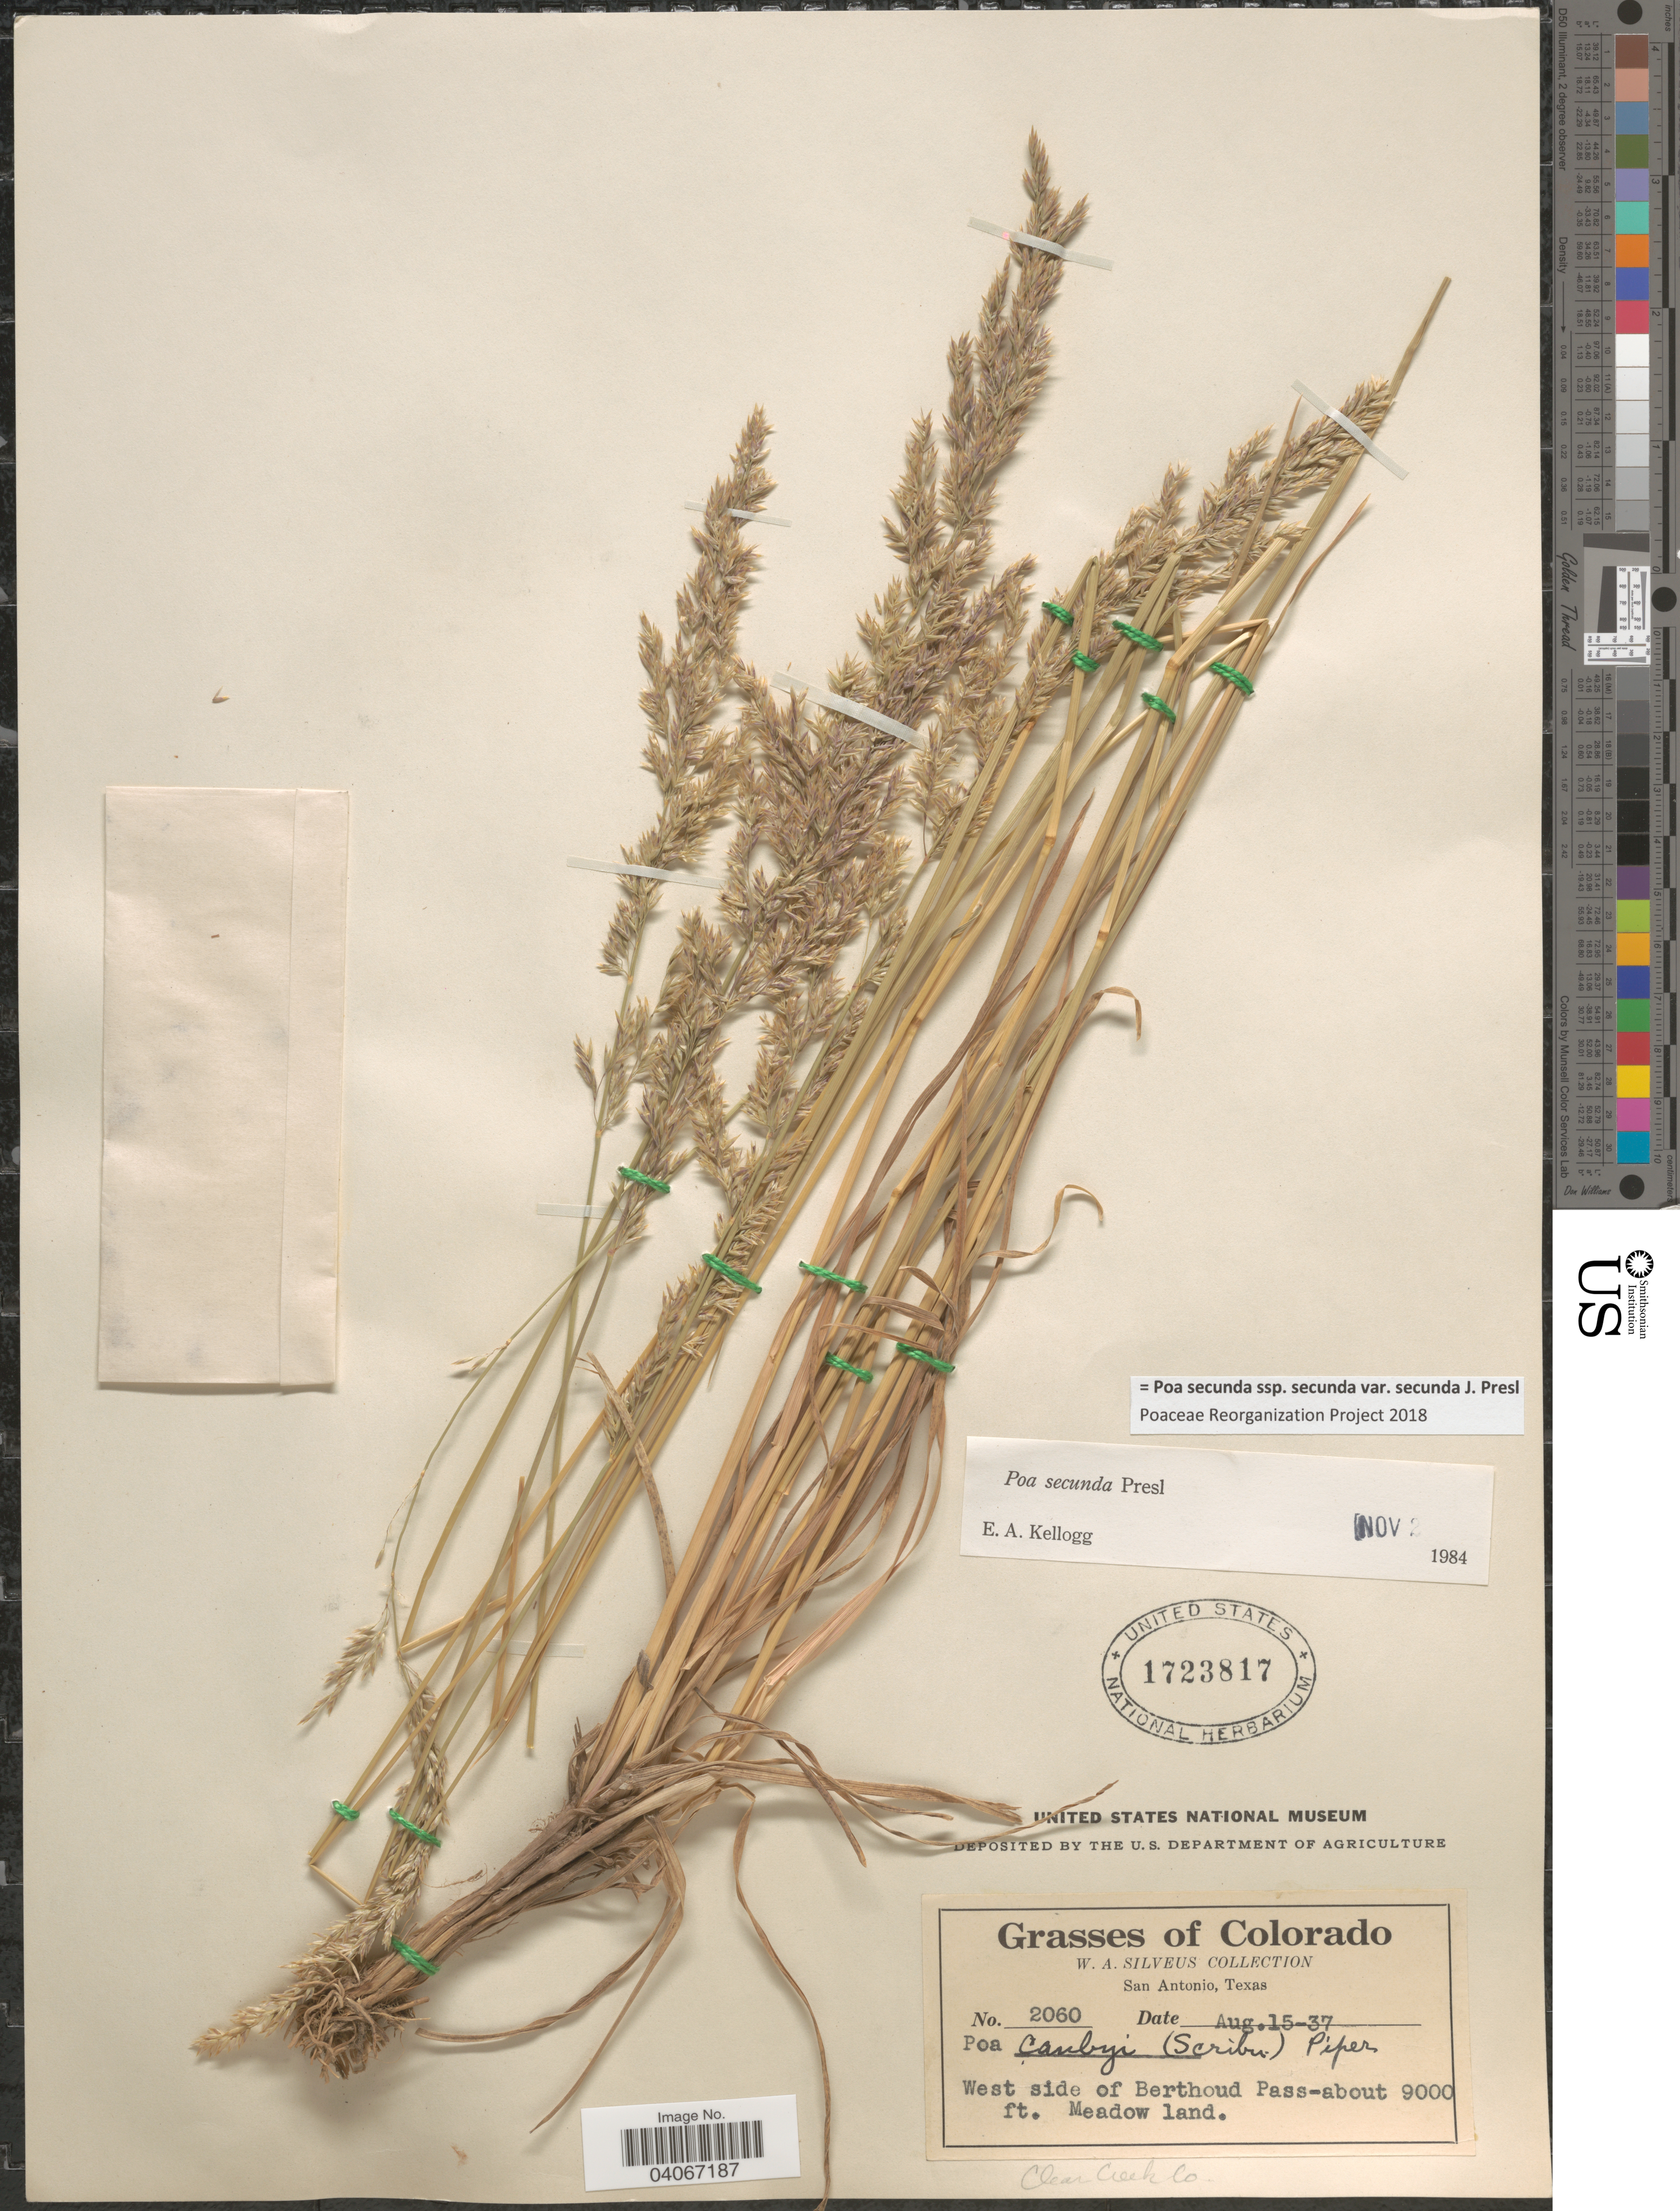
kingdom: Plantae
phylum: Tracheophyta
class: Liliopsida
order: Poales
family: Poaceae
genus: Poa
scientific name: Poa secunda subsp. secunda var. secunda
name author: J. Presl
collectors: W. Silveus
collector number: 2060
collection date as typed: Transcribed d/m/y: 15/8/37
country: United States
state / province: Colorado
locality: West side of Berthoud Pass. Clear Creek Co.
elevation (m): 2743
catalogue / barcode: US 1723817